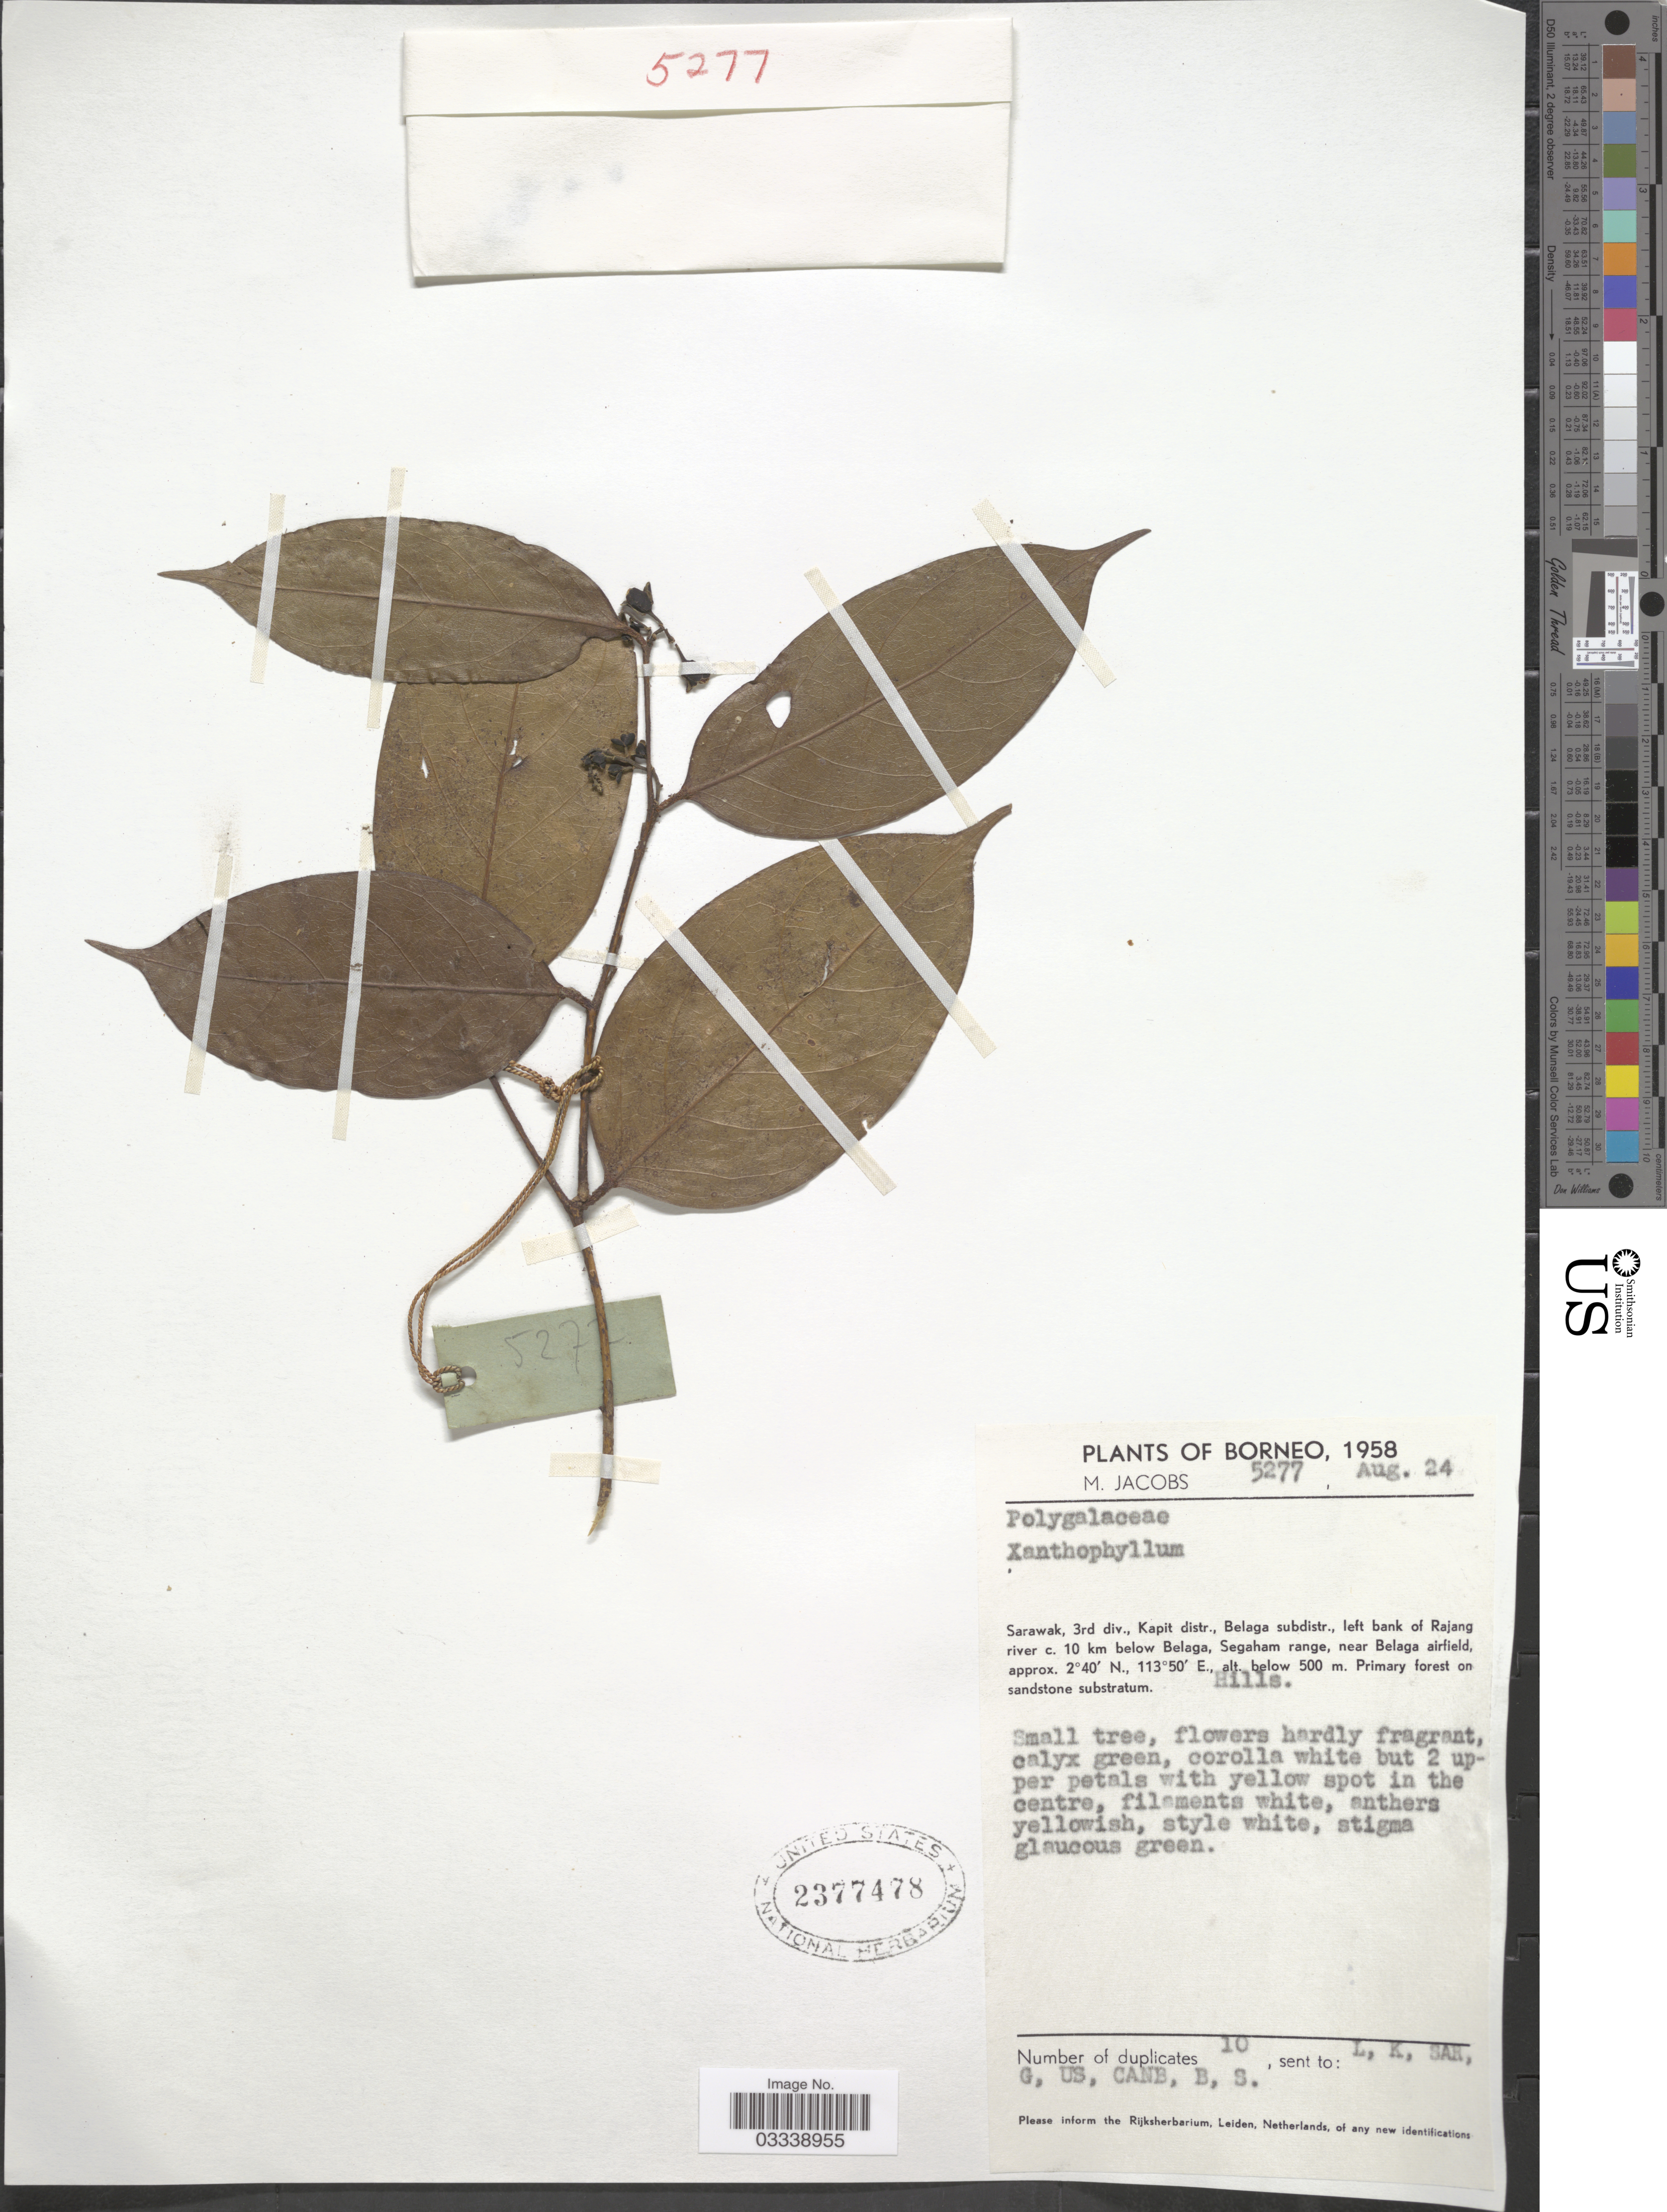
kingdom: Plantae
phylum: Tracheophyta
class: Magnoliopsida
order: Fabales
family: Polygalaceae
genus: Xanthophyllum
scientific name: Xanthophyllum sp.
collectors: M. Jacobs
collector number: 5277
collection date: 1958-08-24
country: Malaysia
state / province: Sarawak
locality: Borneo. 3rd div., Kapit distr., Belaga subdistr., left bank of Rajang river c. 10 km below Belaga, Segaham range, near Belaga airfield.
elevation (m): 500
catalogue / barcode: US 2377478